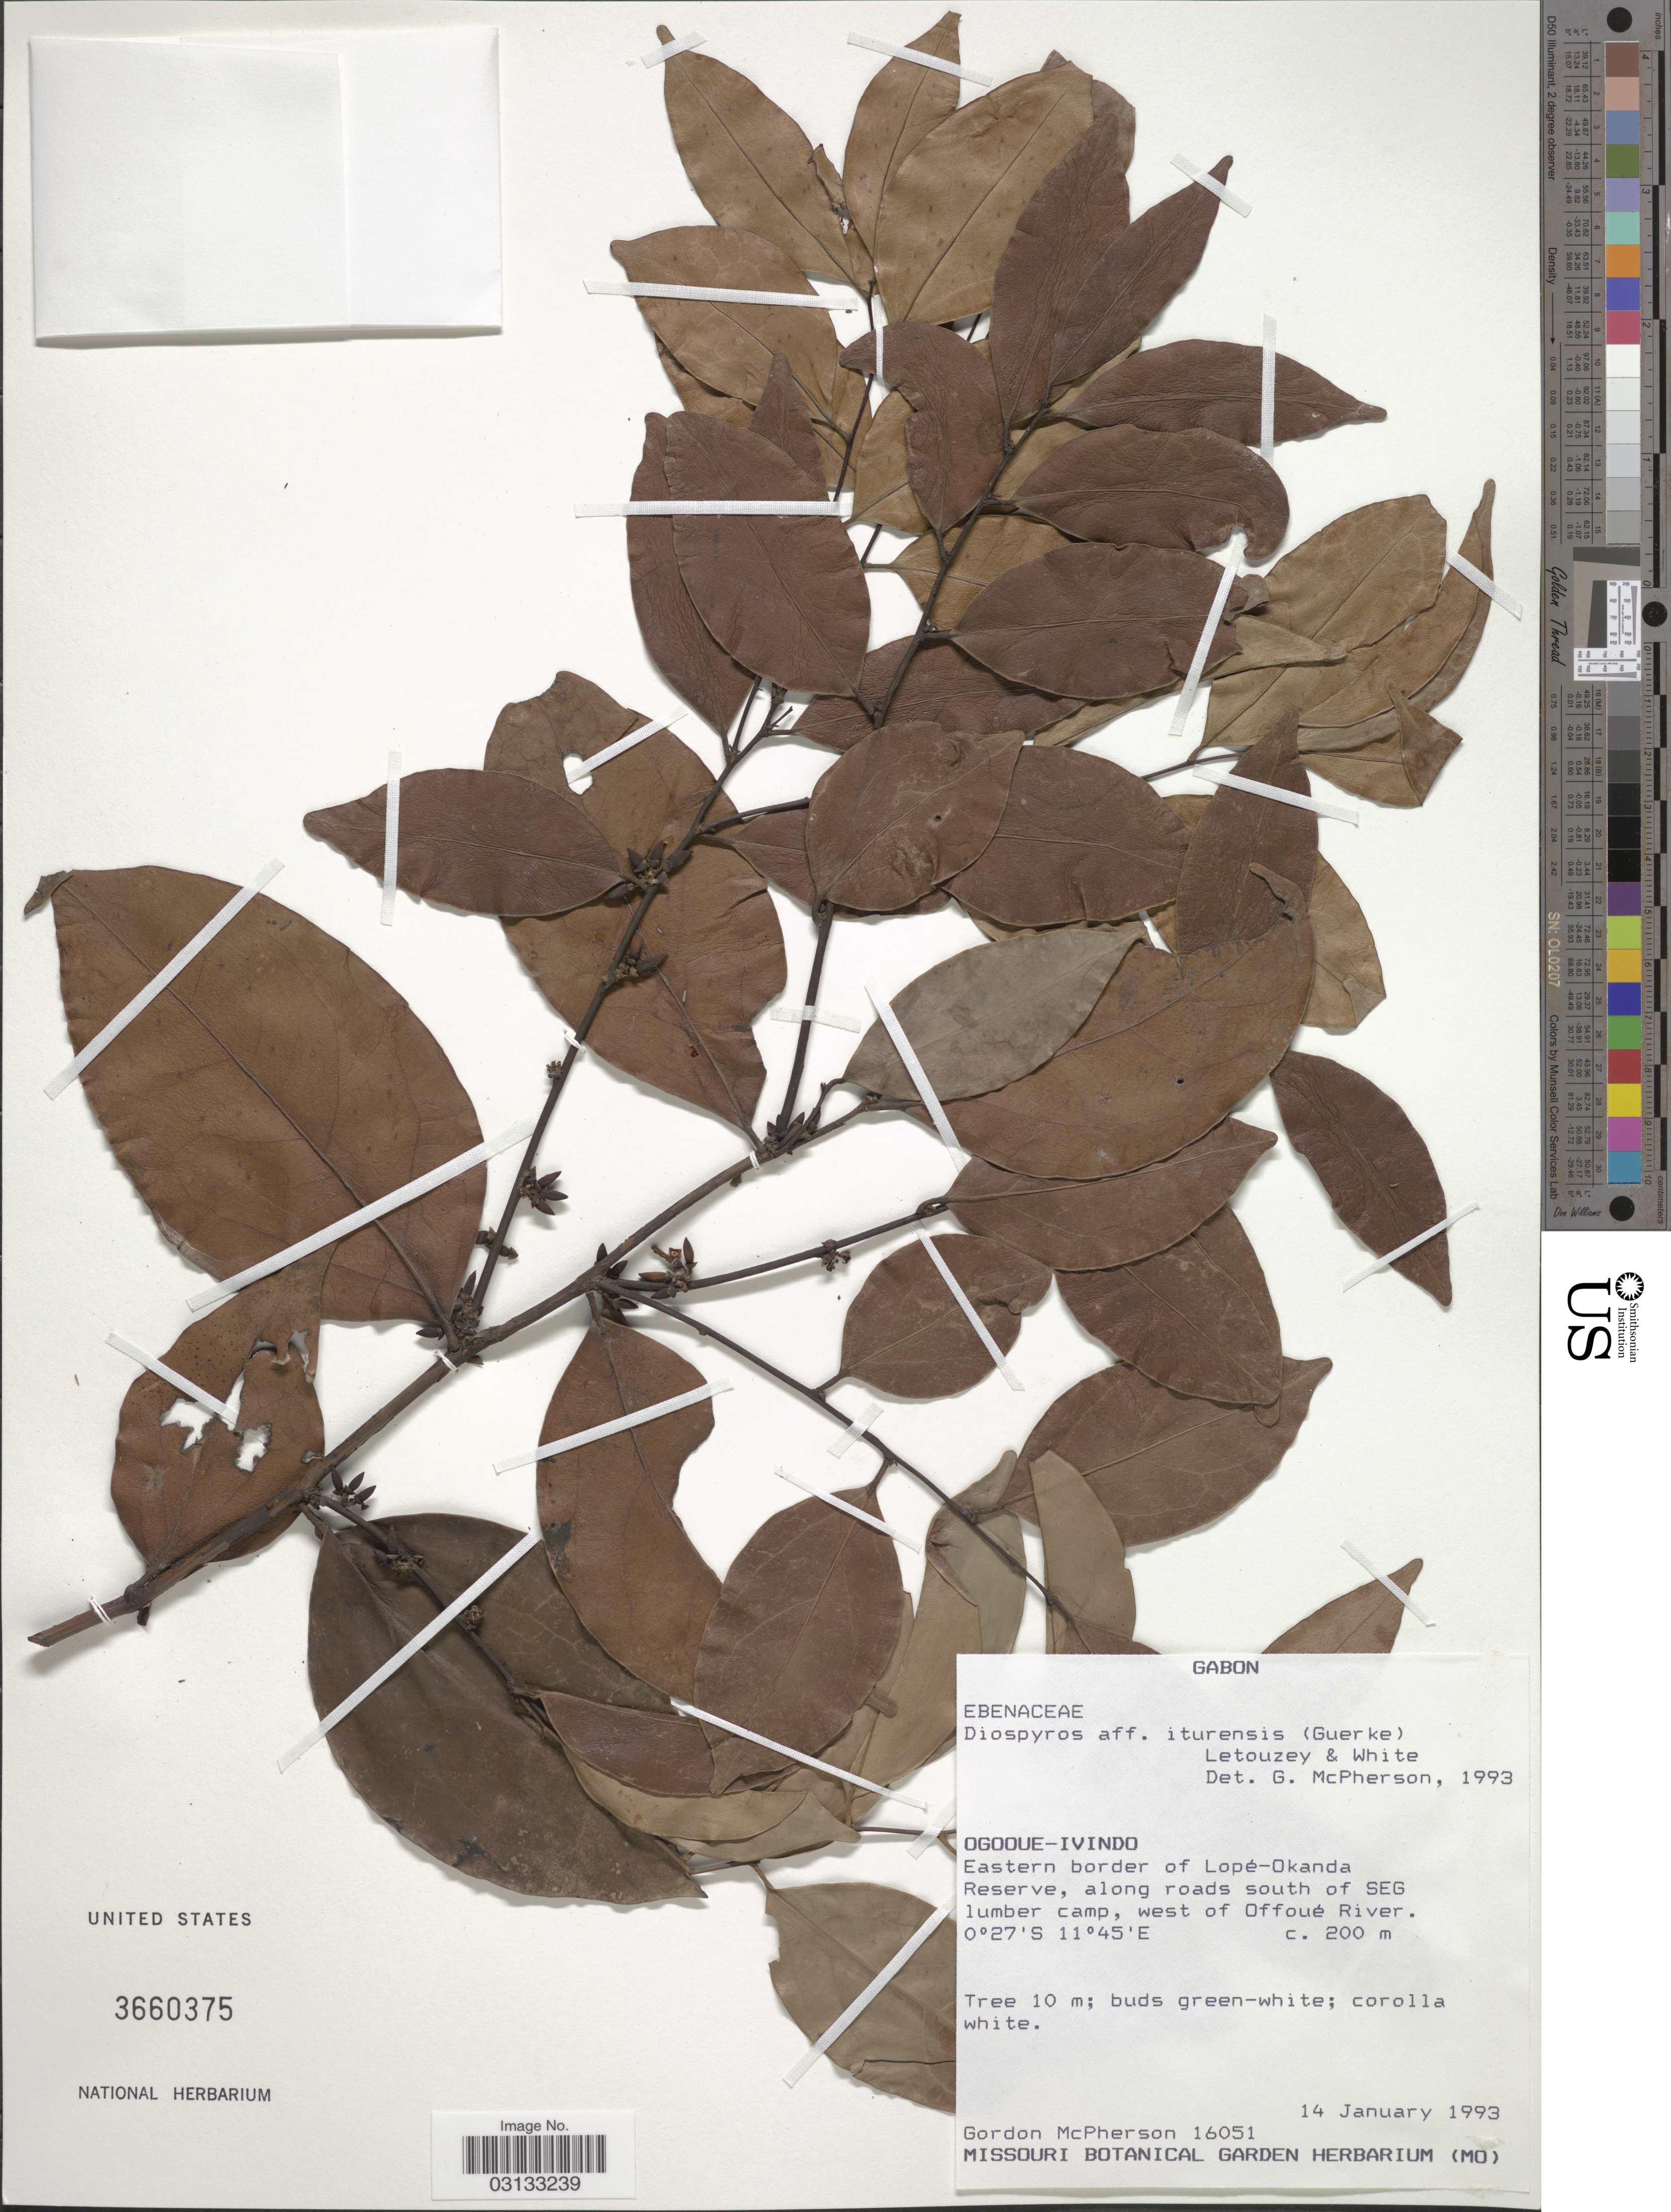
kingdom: Plantae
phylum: Tracheophyta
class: Magnoliopsida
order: Ericales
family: Ebenaceae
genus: Diospyros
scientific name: Diospyros iturensis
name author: (Gürke) Letouzey & F. White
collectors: G. D. McPherson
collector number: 16051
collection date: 1993-01-14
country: Gabon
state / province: Ogooue-Ivindo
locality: Eastern border of Lopé-Okanda Reserve, along roads south of SEG lumber camp, west of Offoué River.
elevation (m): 200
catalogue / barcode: US 3660375